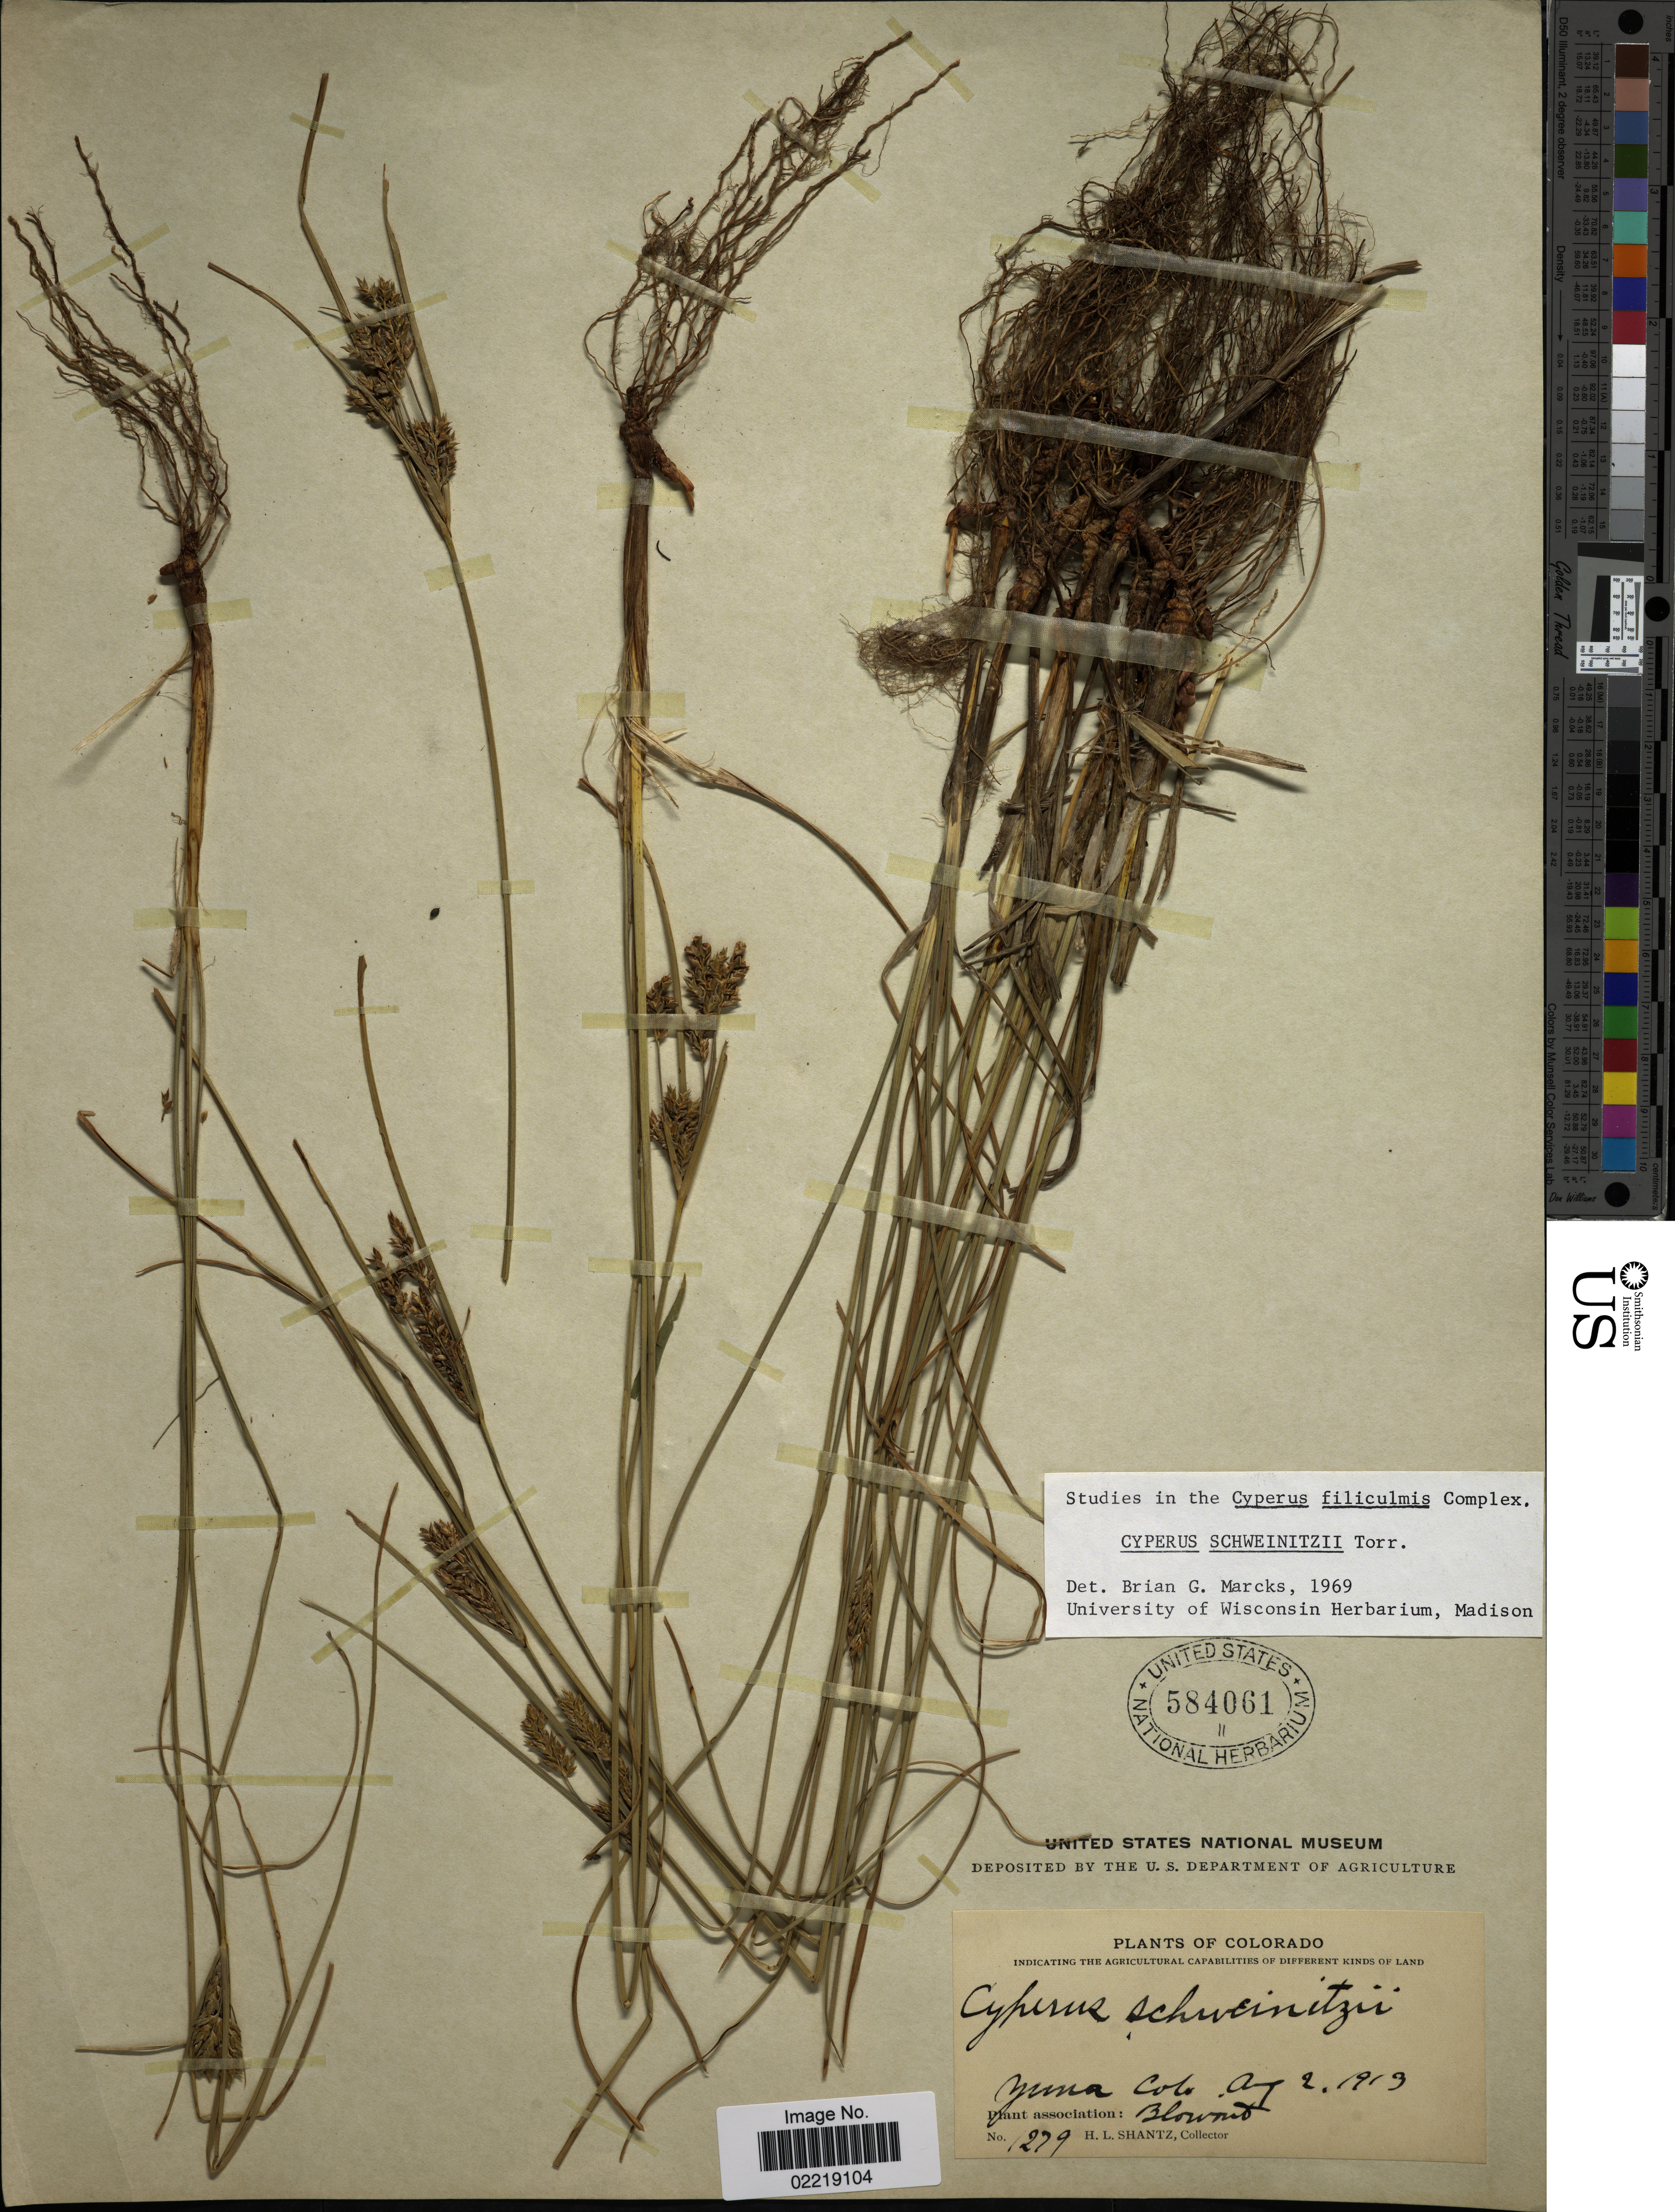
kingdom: Plantae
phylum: Tracheophyta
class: Liliopsida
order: Poales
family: Cyperaceae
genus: Cyperus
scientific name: Cyperus schweinitzii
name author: Torr.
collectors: H. Shantz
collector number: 1279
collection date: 1913-08-02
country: United States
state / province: Colorado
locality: Yuma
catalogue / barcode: US 584061